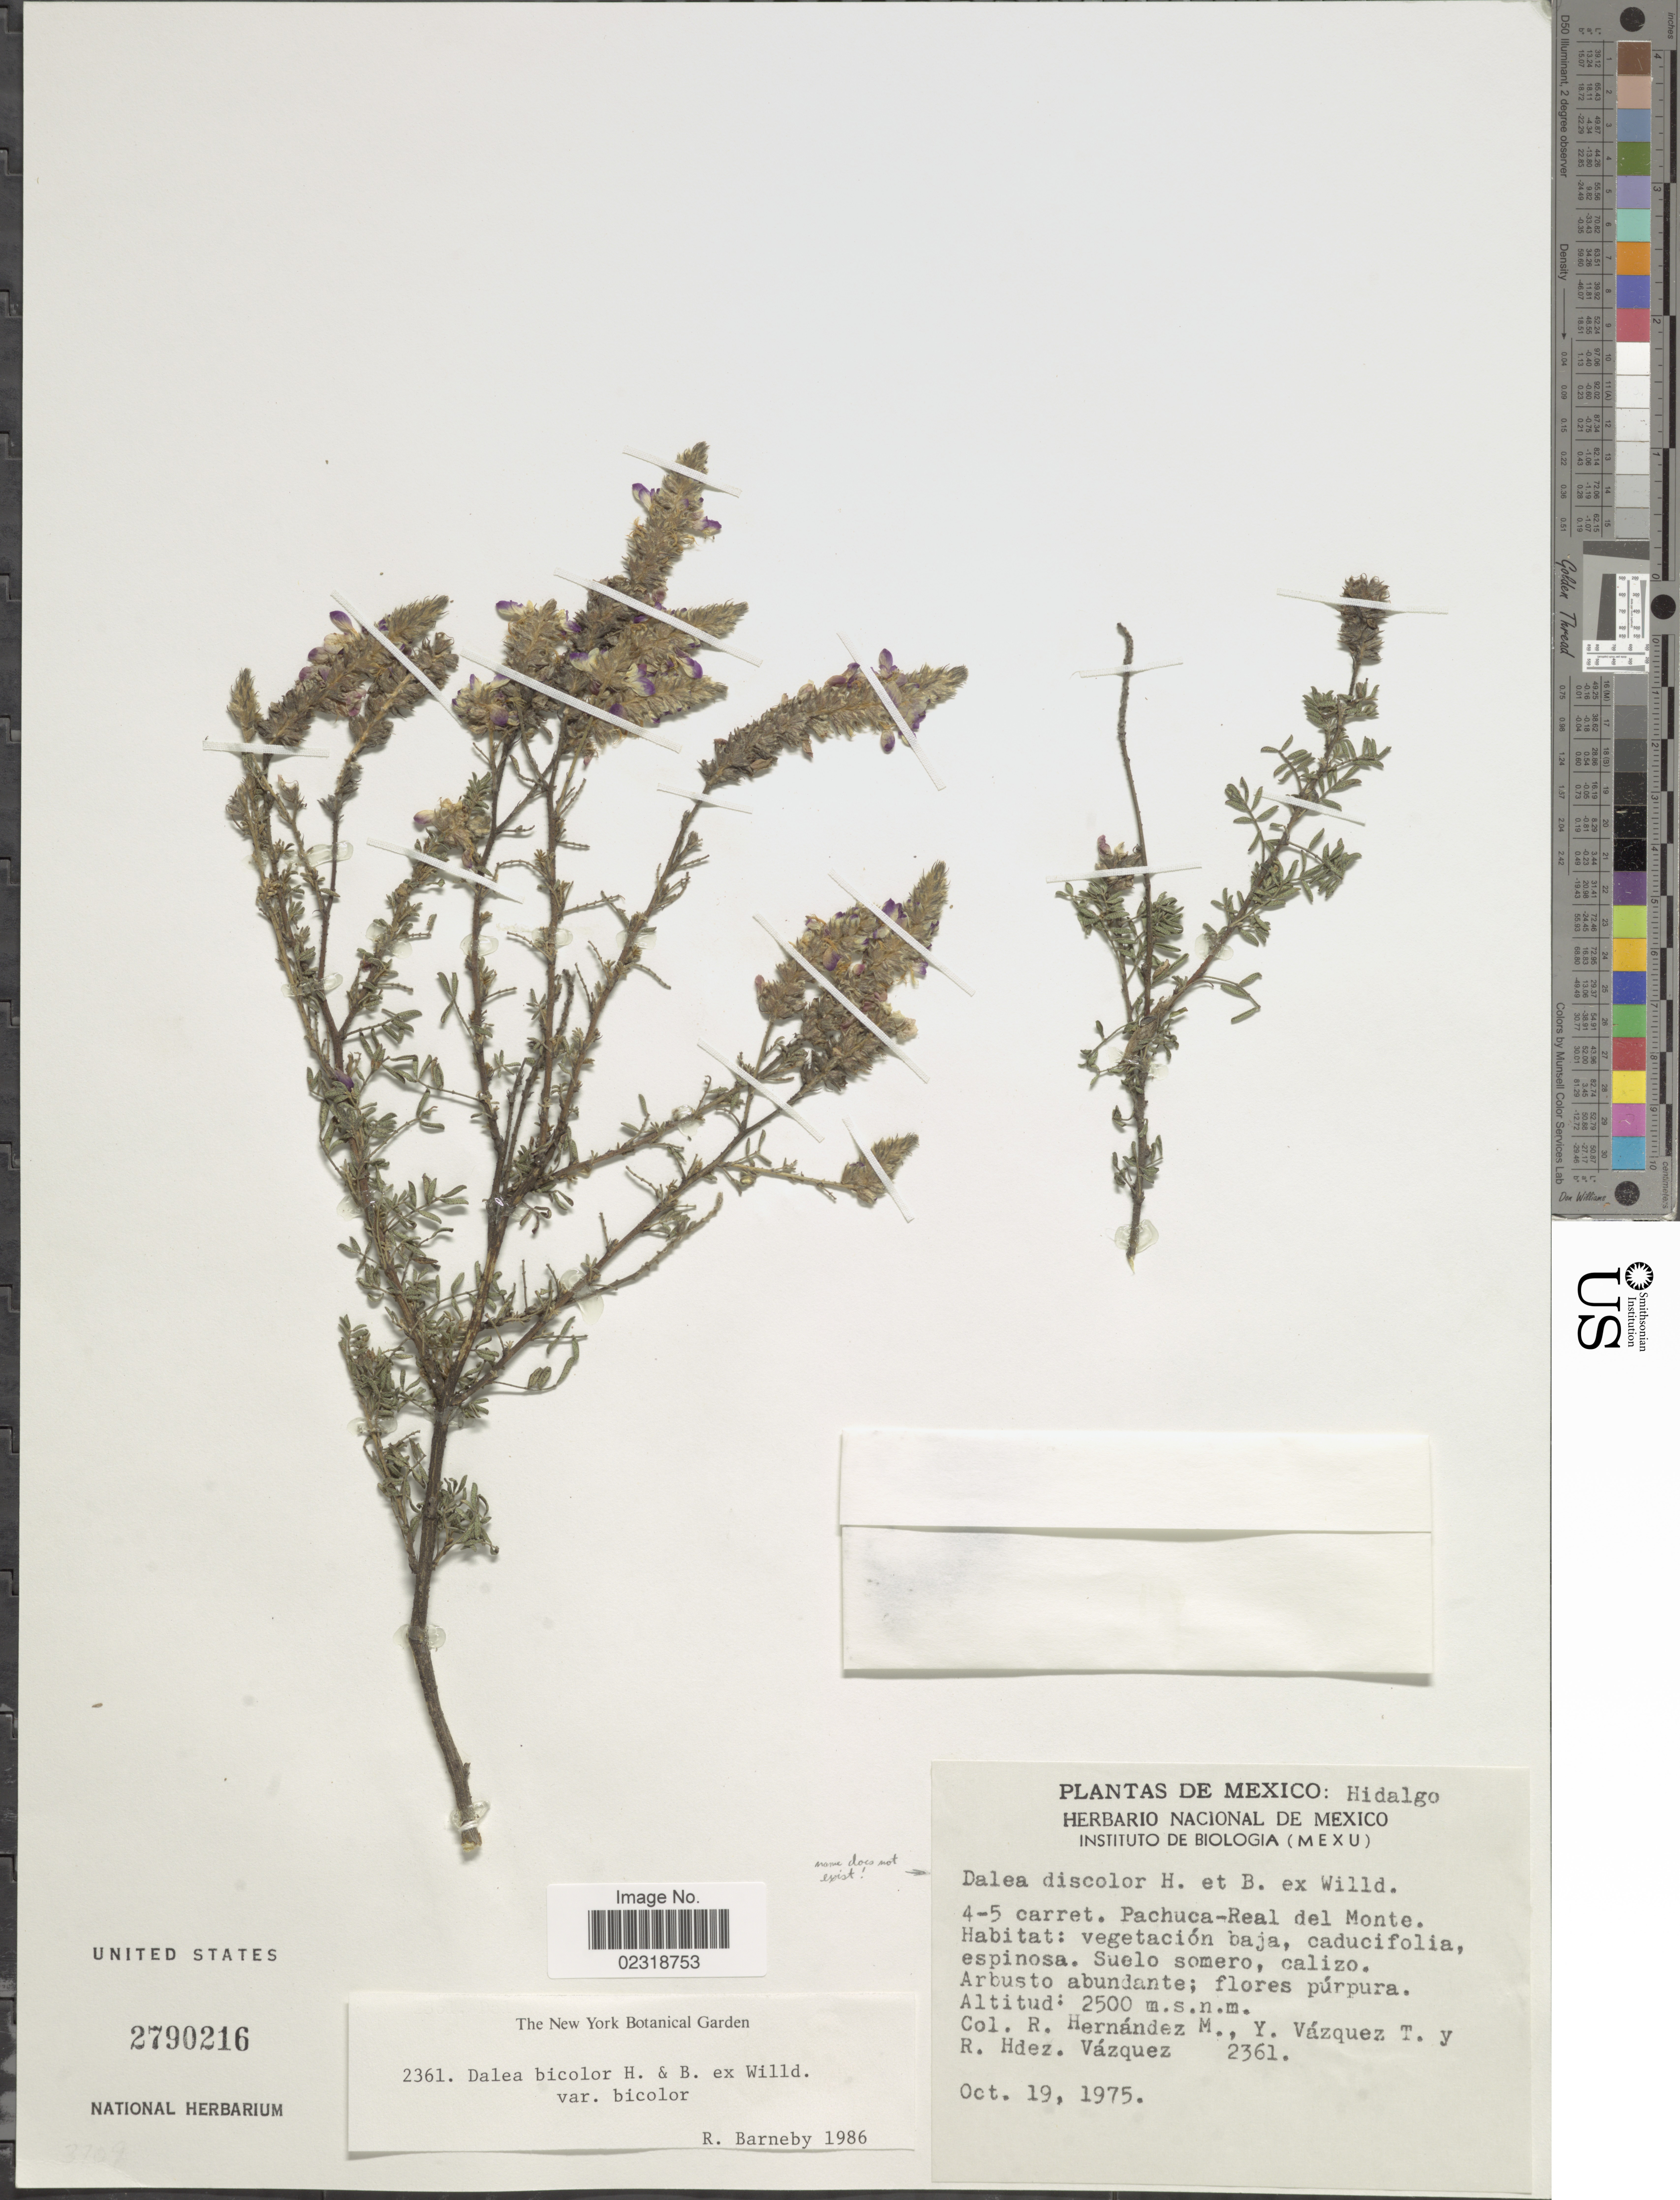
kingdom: Plantae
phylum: Tracheophyta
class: Magnoliopsida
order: Fabales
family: Fabaceae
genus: Dalea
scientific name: Dalea bicolor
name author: Humb. & Bonpl. ex Willd.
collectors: R. Hernández M., Y. Vázquez T. & R. Vazquez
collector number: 2361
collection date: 1975-10-19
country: Mexico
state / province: Hidalgo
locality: Pachuca-Real del Monte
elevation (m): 2500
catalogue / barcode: US 2790216